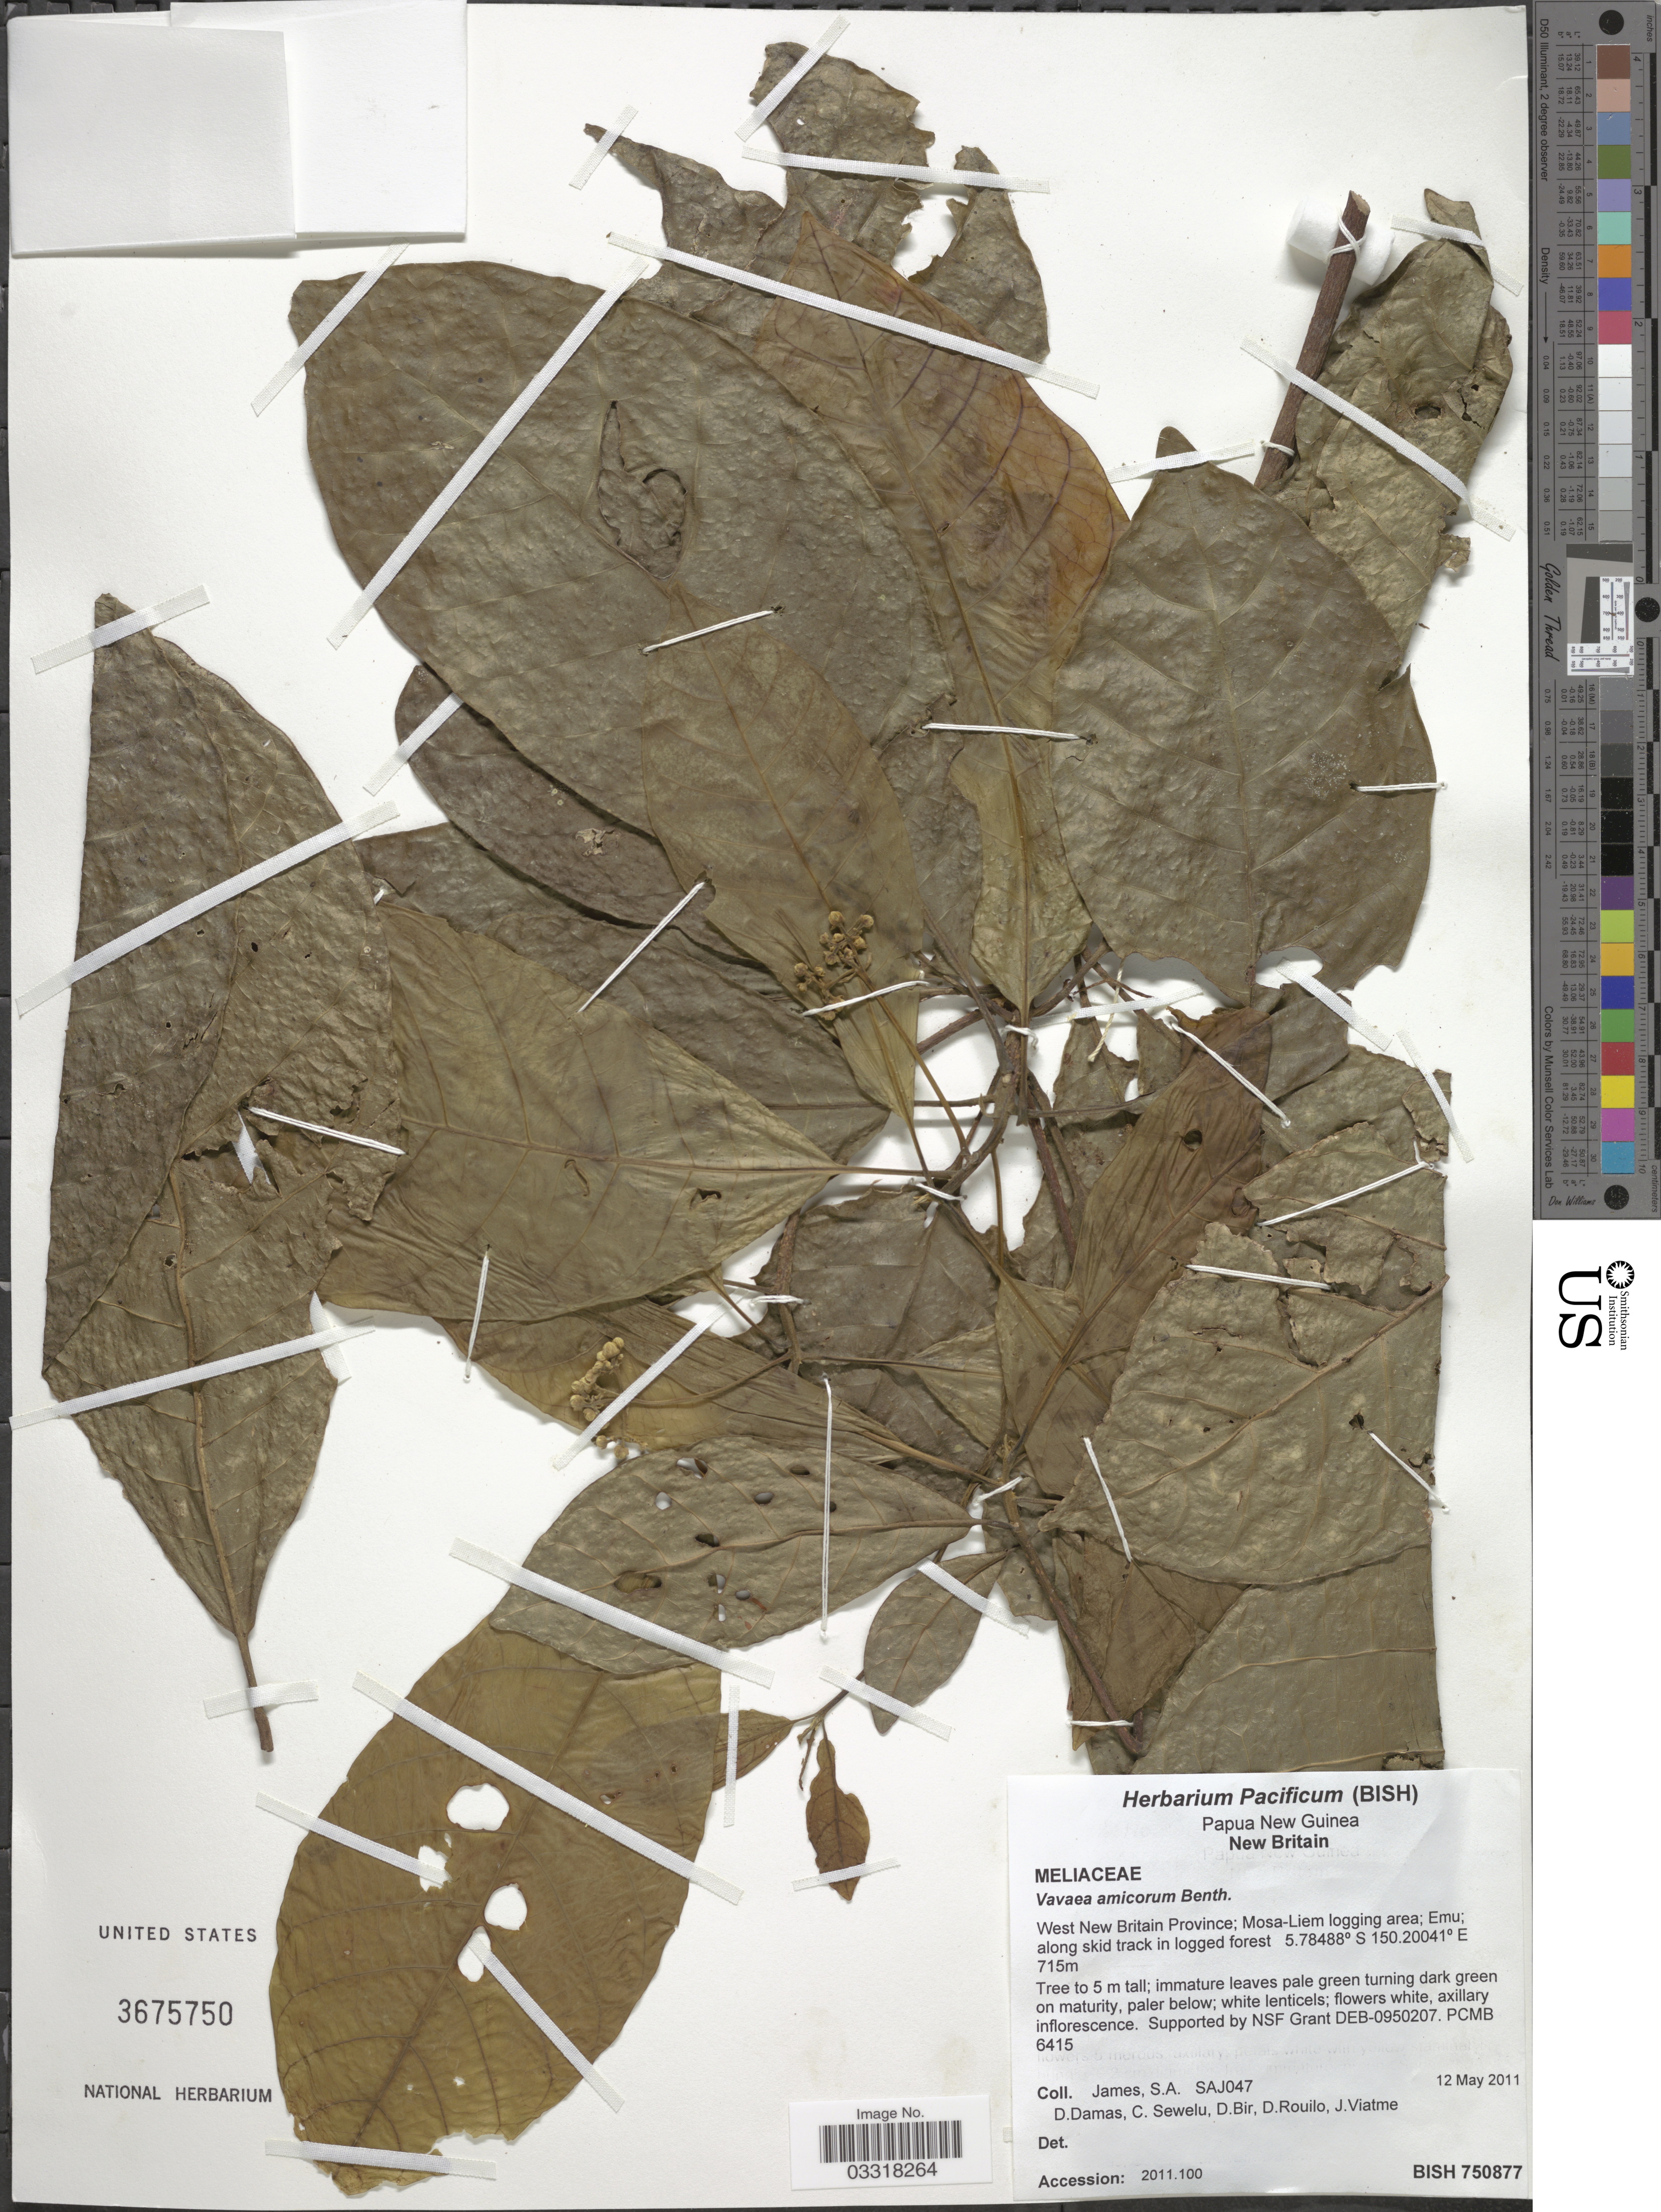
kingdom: Plantae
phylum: Tracheophyta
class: Magnoliopsida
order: Sapindales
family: Meliaceae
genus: Vavaea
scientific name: Vavaea amicorum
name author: Benth.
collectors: S. James, D. Damas, C. Sewelu, D. Bir & et al.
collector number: SAJ047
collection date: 2011-05-12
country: Papua New Guinea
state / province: West New Britain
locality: New Britain. Mosa-Liem logging area; Emu; along skid track in logged forest.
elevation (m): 715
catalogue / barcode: US 3675750